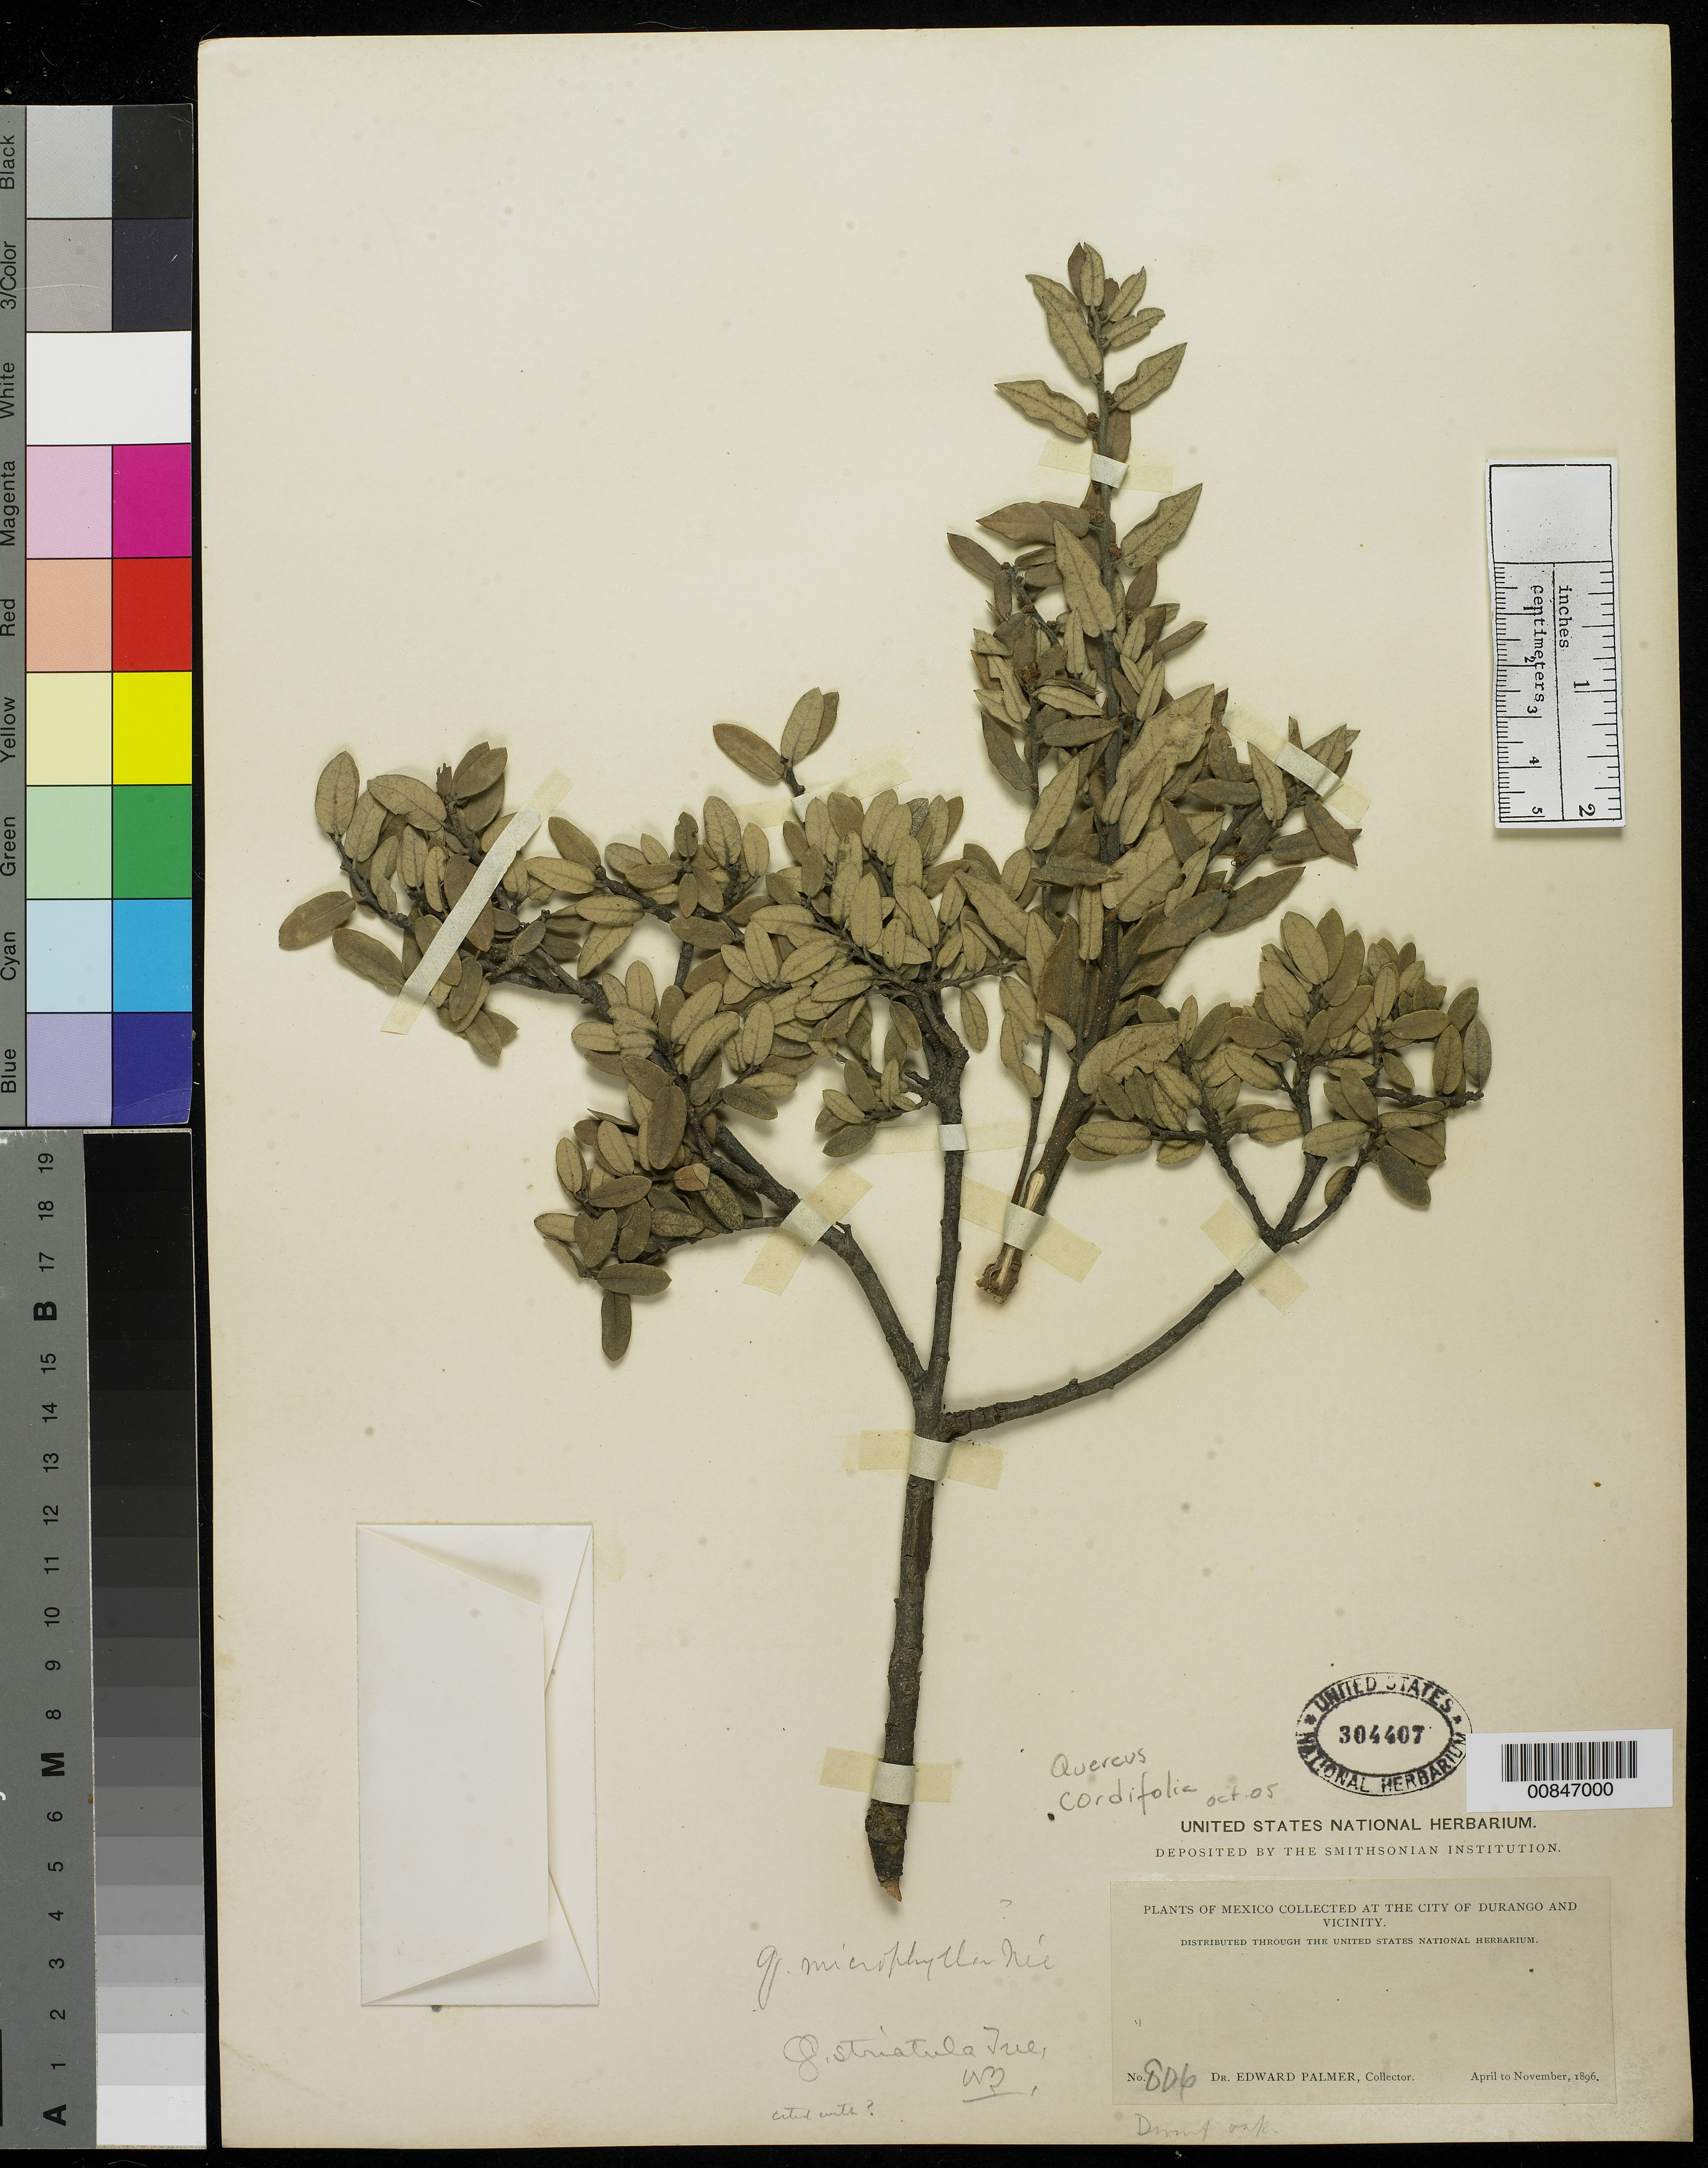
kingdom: Plantae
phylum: Tracheophyta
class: Magnoliopsida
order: Fagales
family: Fagaceae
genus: Quercus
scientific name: Quercus cordifolia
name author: Trel.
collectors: E. Palmer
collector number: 806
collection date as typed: Apr 1896 to -- Nov 1896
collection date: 1896-04/1896-11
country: Mexico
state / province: Durango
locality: City of Durango and vicinity.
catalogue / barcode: US 304407